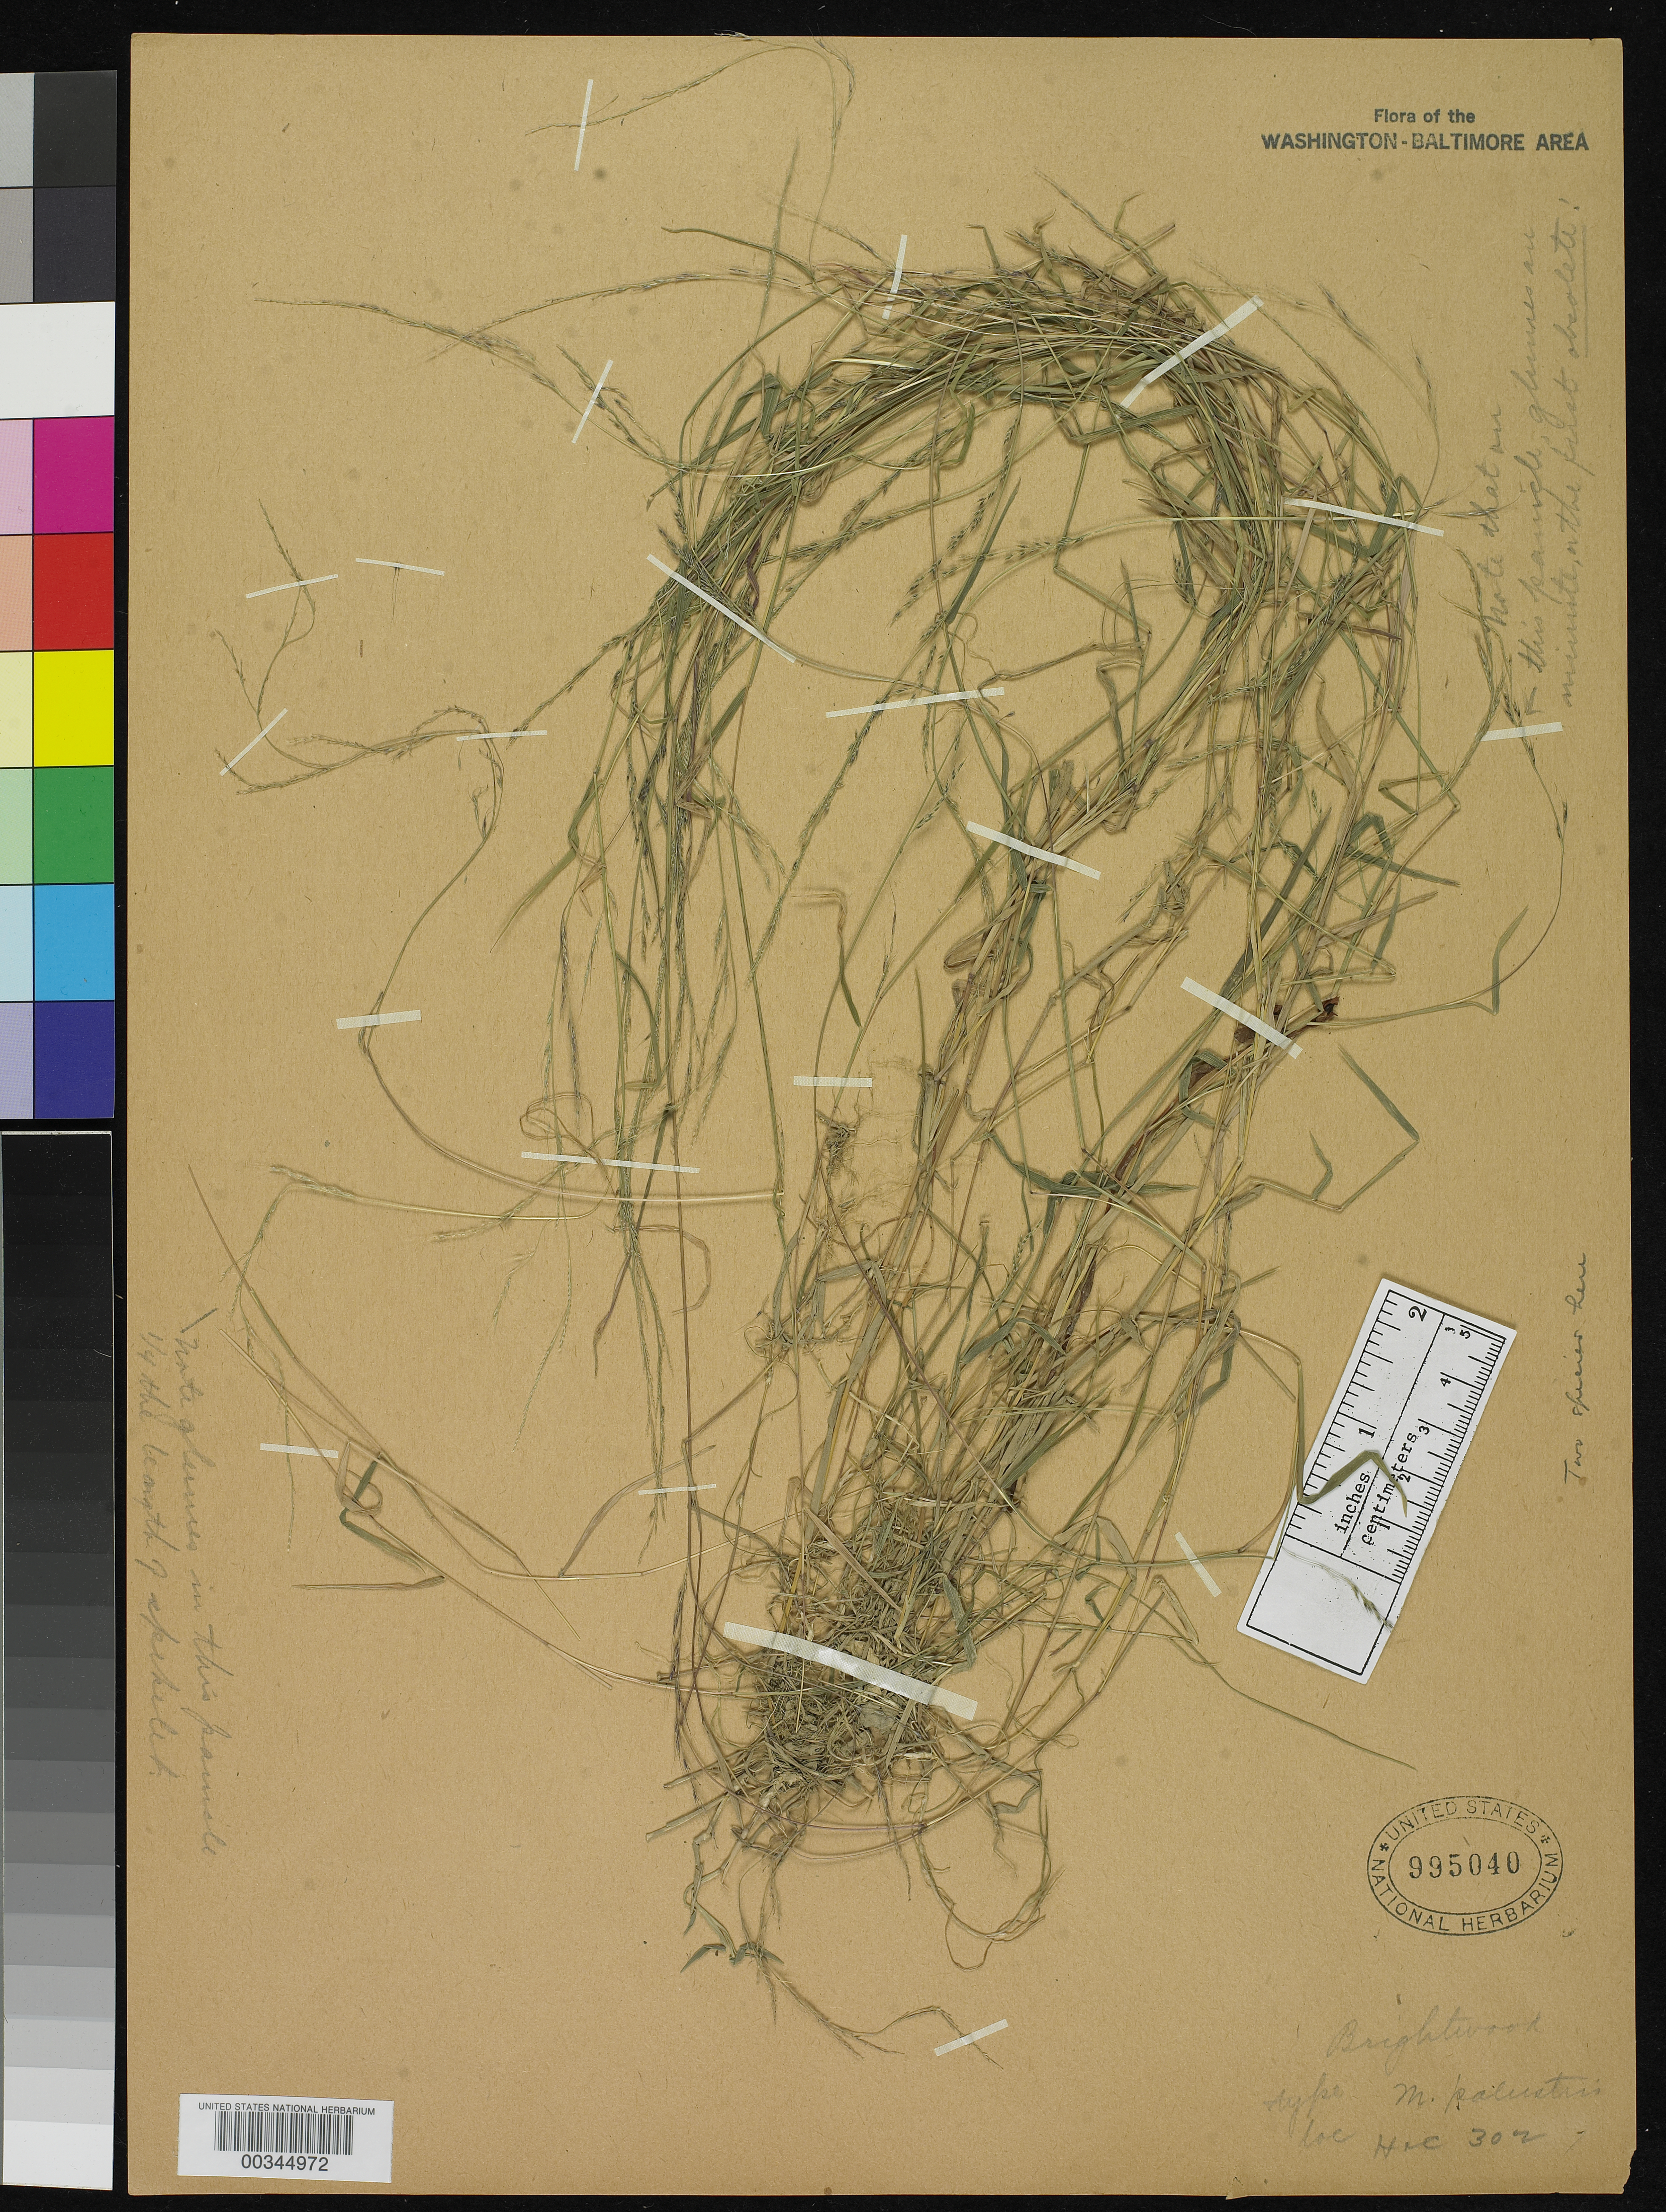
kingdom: Plantae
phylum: Tracheophyta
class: Liliopsida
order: Poales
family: Poaceae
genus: Muhlenbergia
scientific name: Muhlenbergia palustris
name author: Scribn.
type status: Possible Type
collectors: E. Steele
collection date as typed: Sep 1896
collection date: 1896-09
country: United States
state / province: District of Columbia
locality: Brightwood.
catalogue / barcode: US 995040